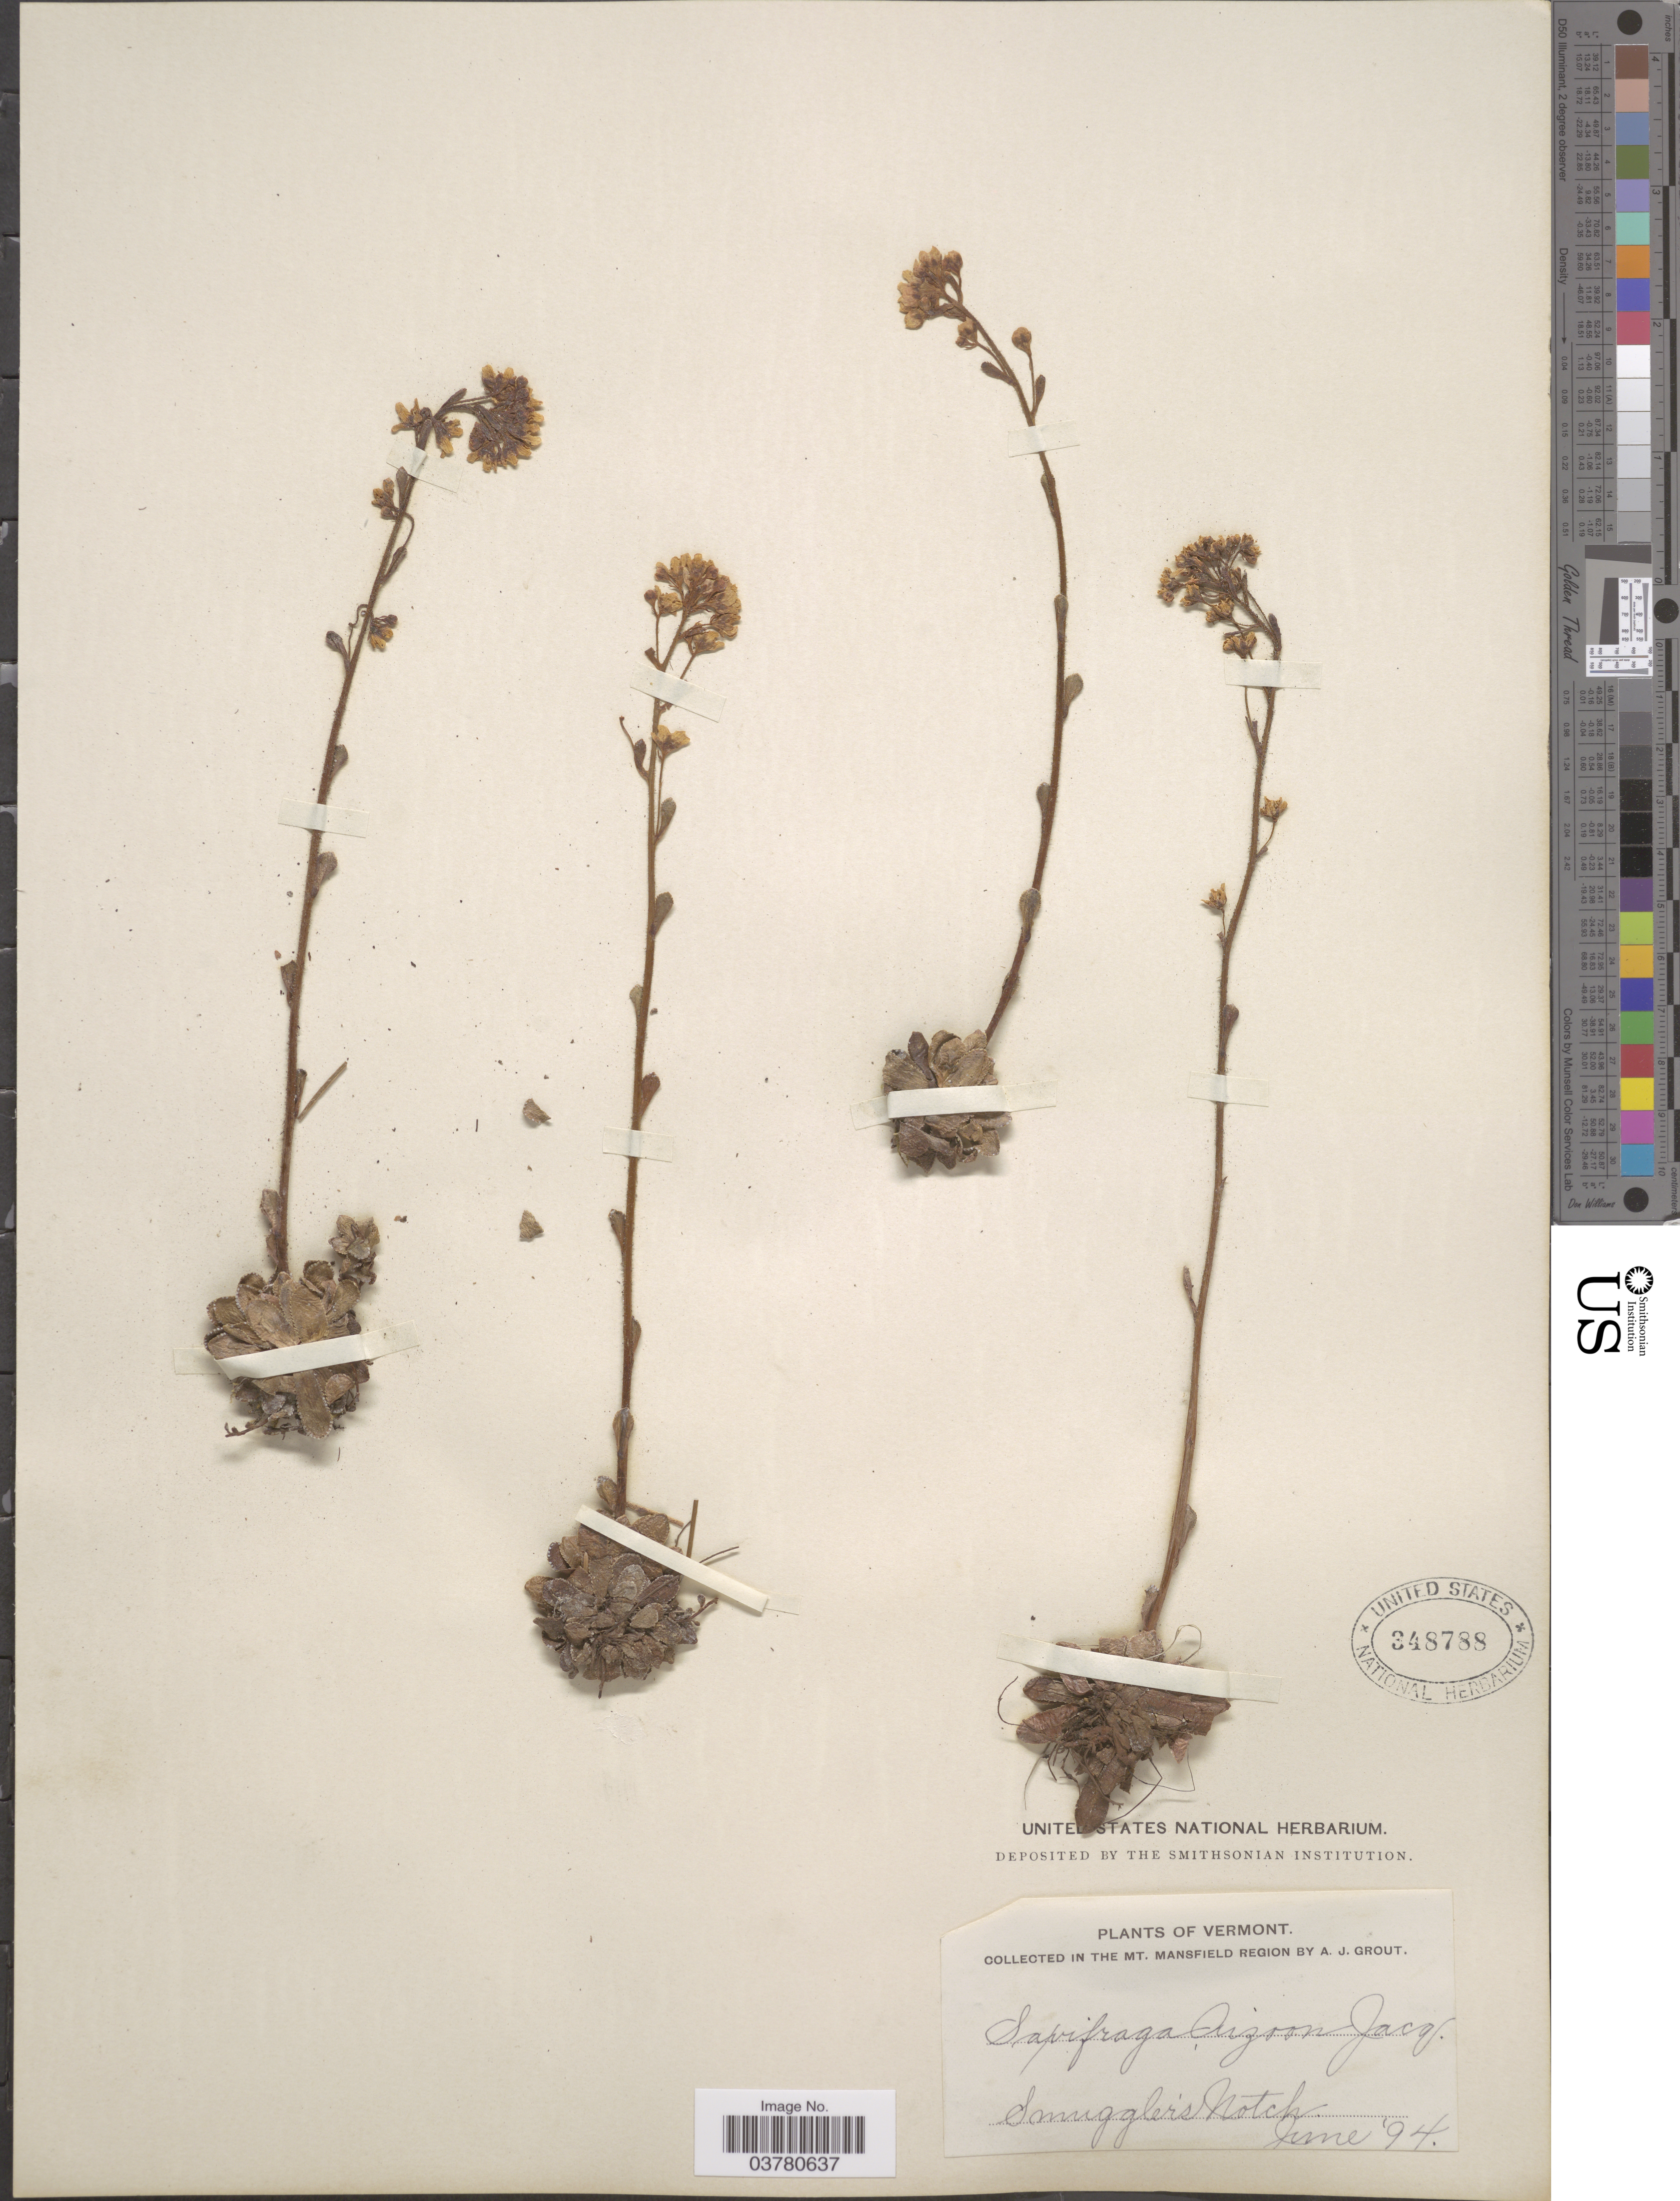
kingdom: Plantae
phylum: Tracheophyta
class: Magnoliopsida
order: Saxifragales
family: Saxifragaceae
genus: Saxifraga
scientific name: Saxifraga paniculata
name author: Mill.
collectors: A. J. Grout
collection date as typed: Transcribed d/m/y: /6/94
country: United States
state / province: Vermont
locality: In the Mt. Mansfield Region. Smuggler's Notch.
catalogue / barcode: US 348788